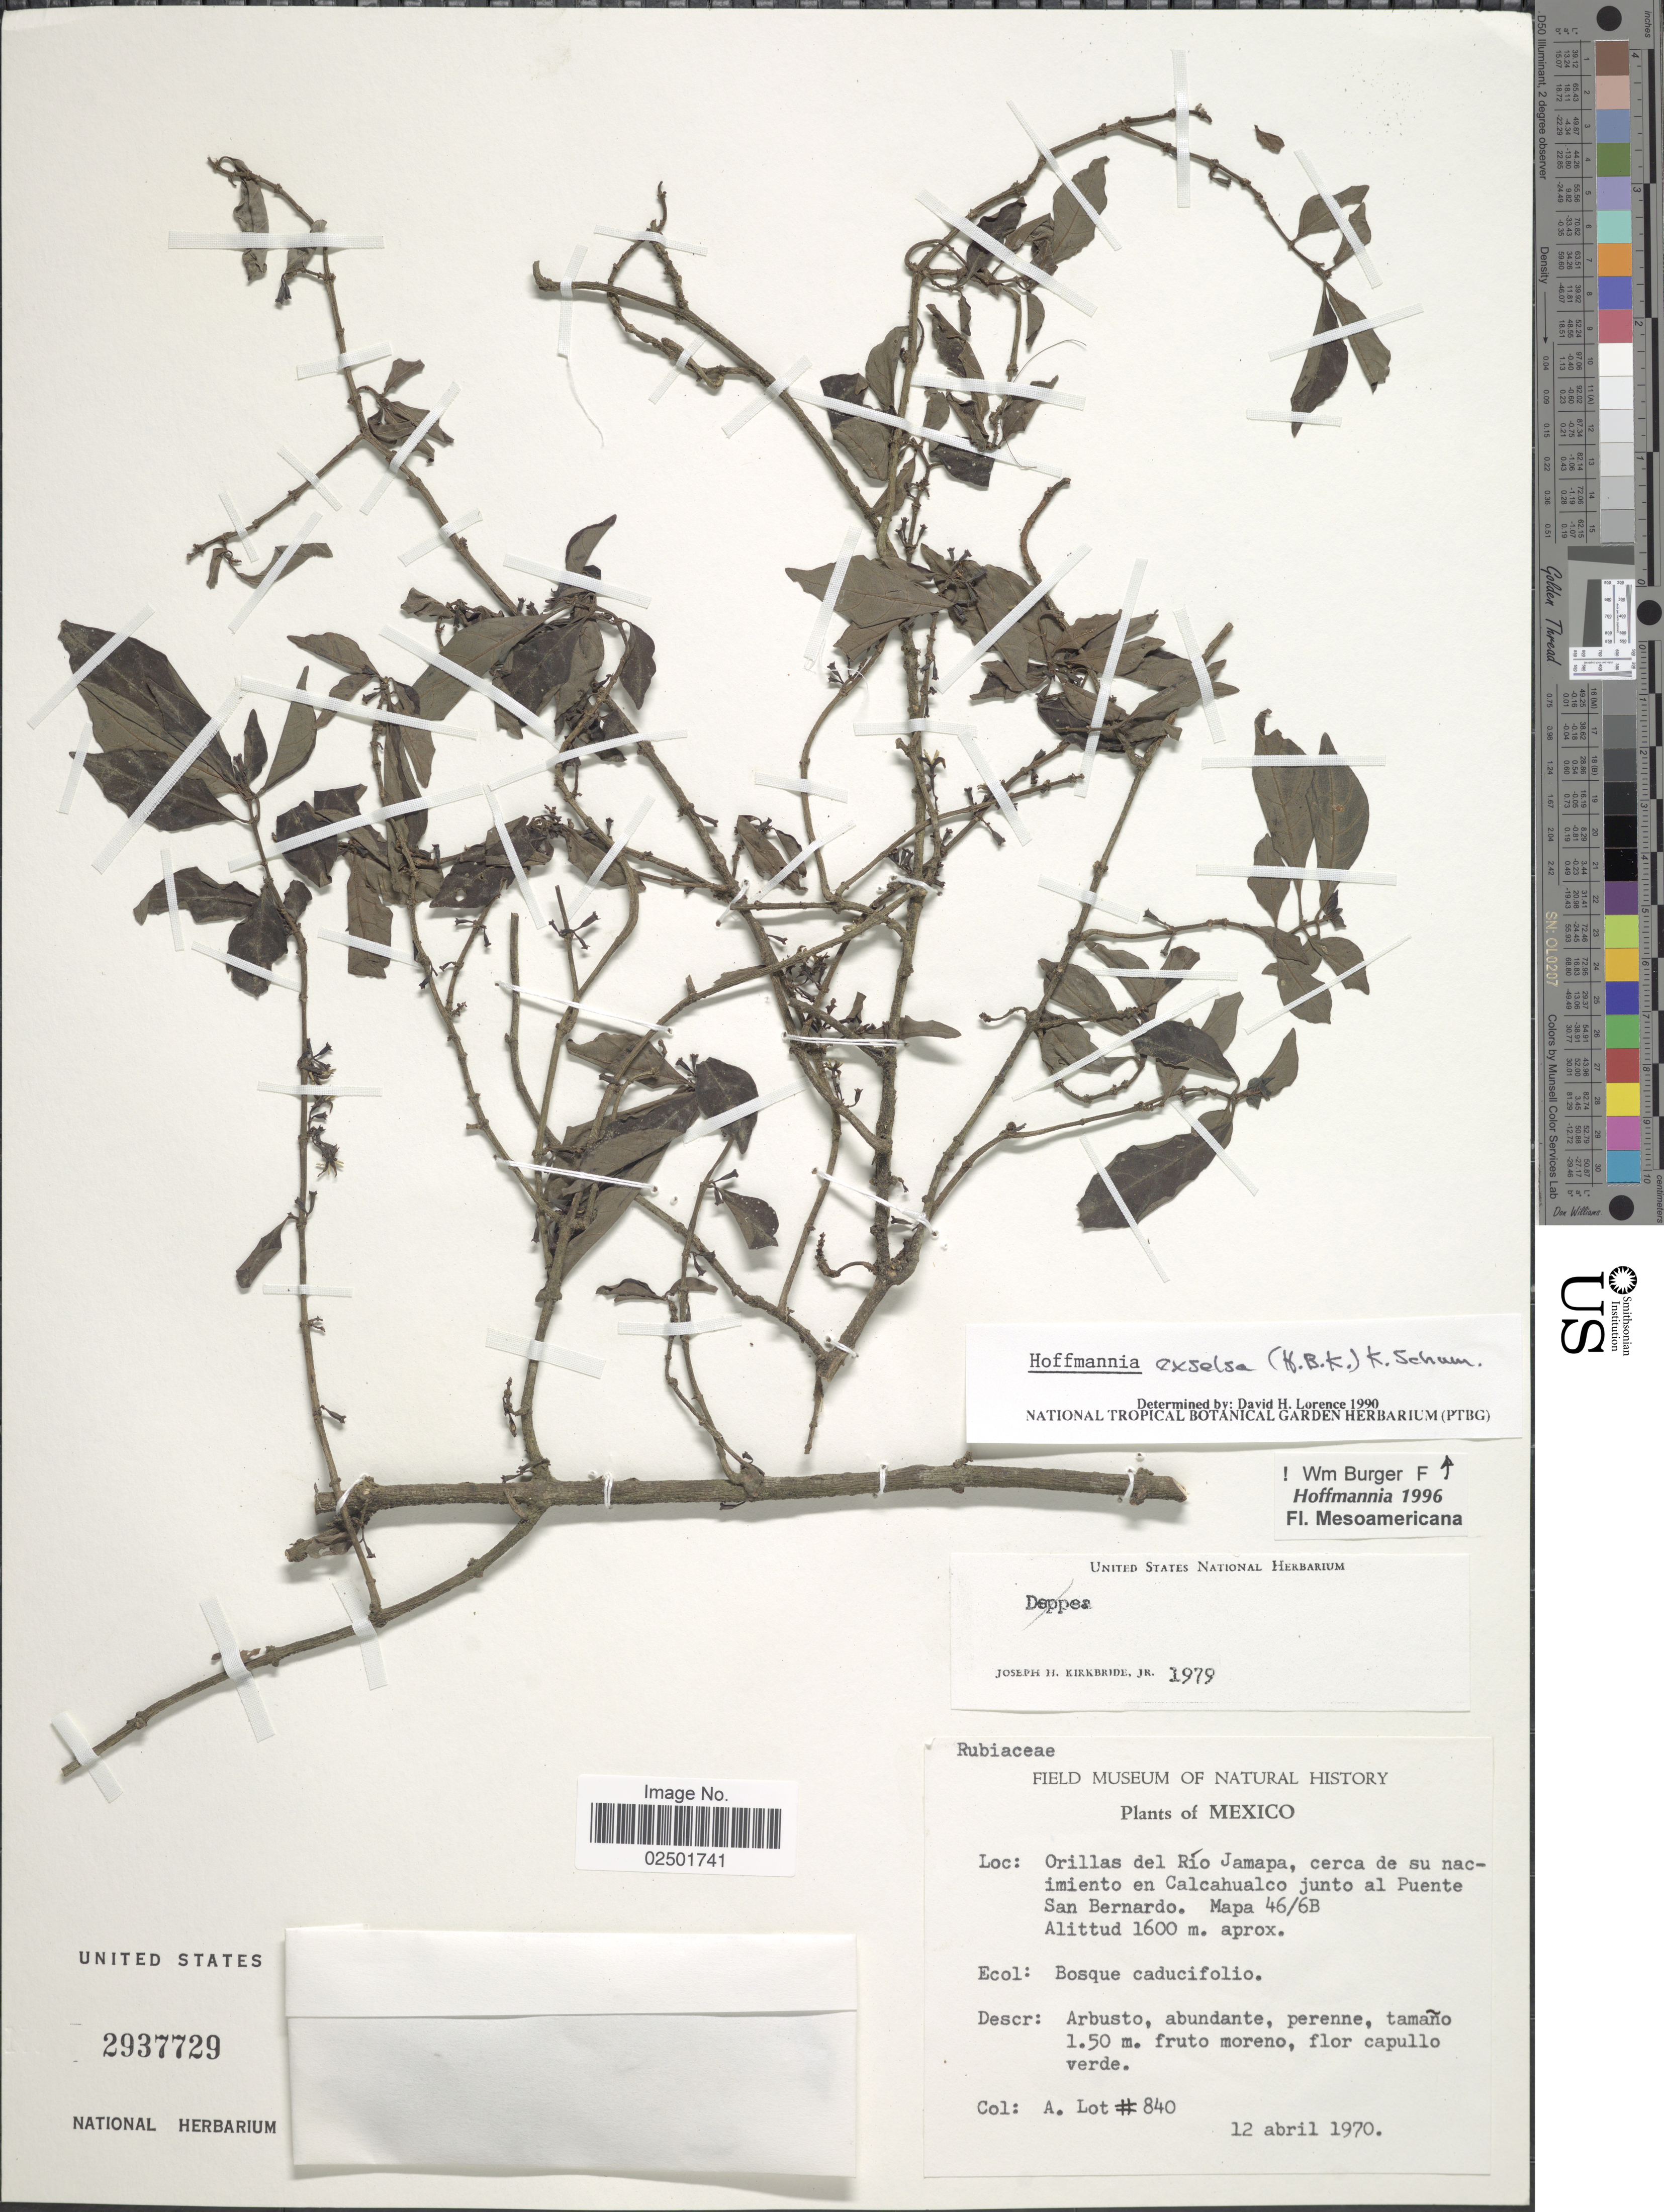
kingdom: Plantae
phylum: Tracheophyta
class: Magnoliopsida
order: Gentianales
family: Rubiaceae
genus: Hoffmannia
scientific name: Hoffmannia excelsa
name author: (Kunth) K. Schum.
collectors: Lot, A.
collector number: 840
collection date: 1970-04-12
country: Mexico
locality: Orillas del Río Jamapa, cerca de su nacimiento en Calcahualco junto al Puente San Bernardino. Mapa 46/6B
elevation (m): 1600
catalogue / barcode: US 2937729